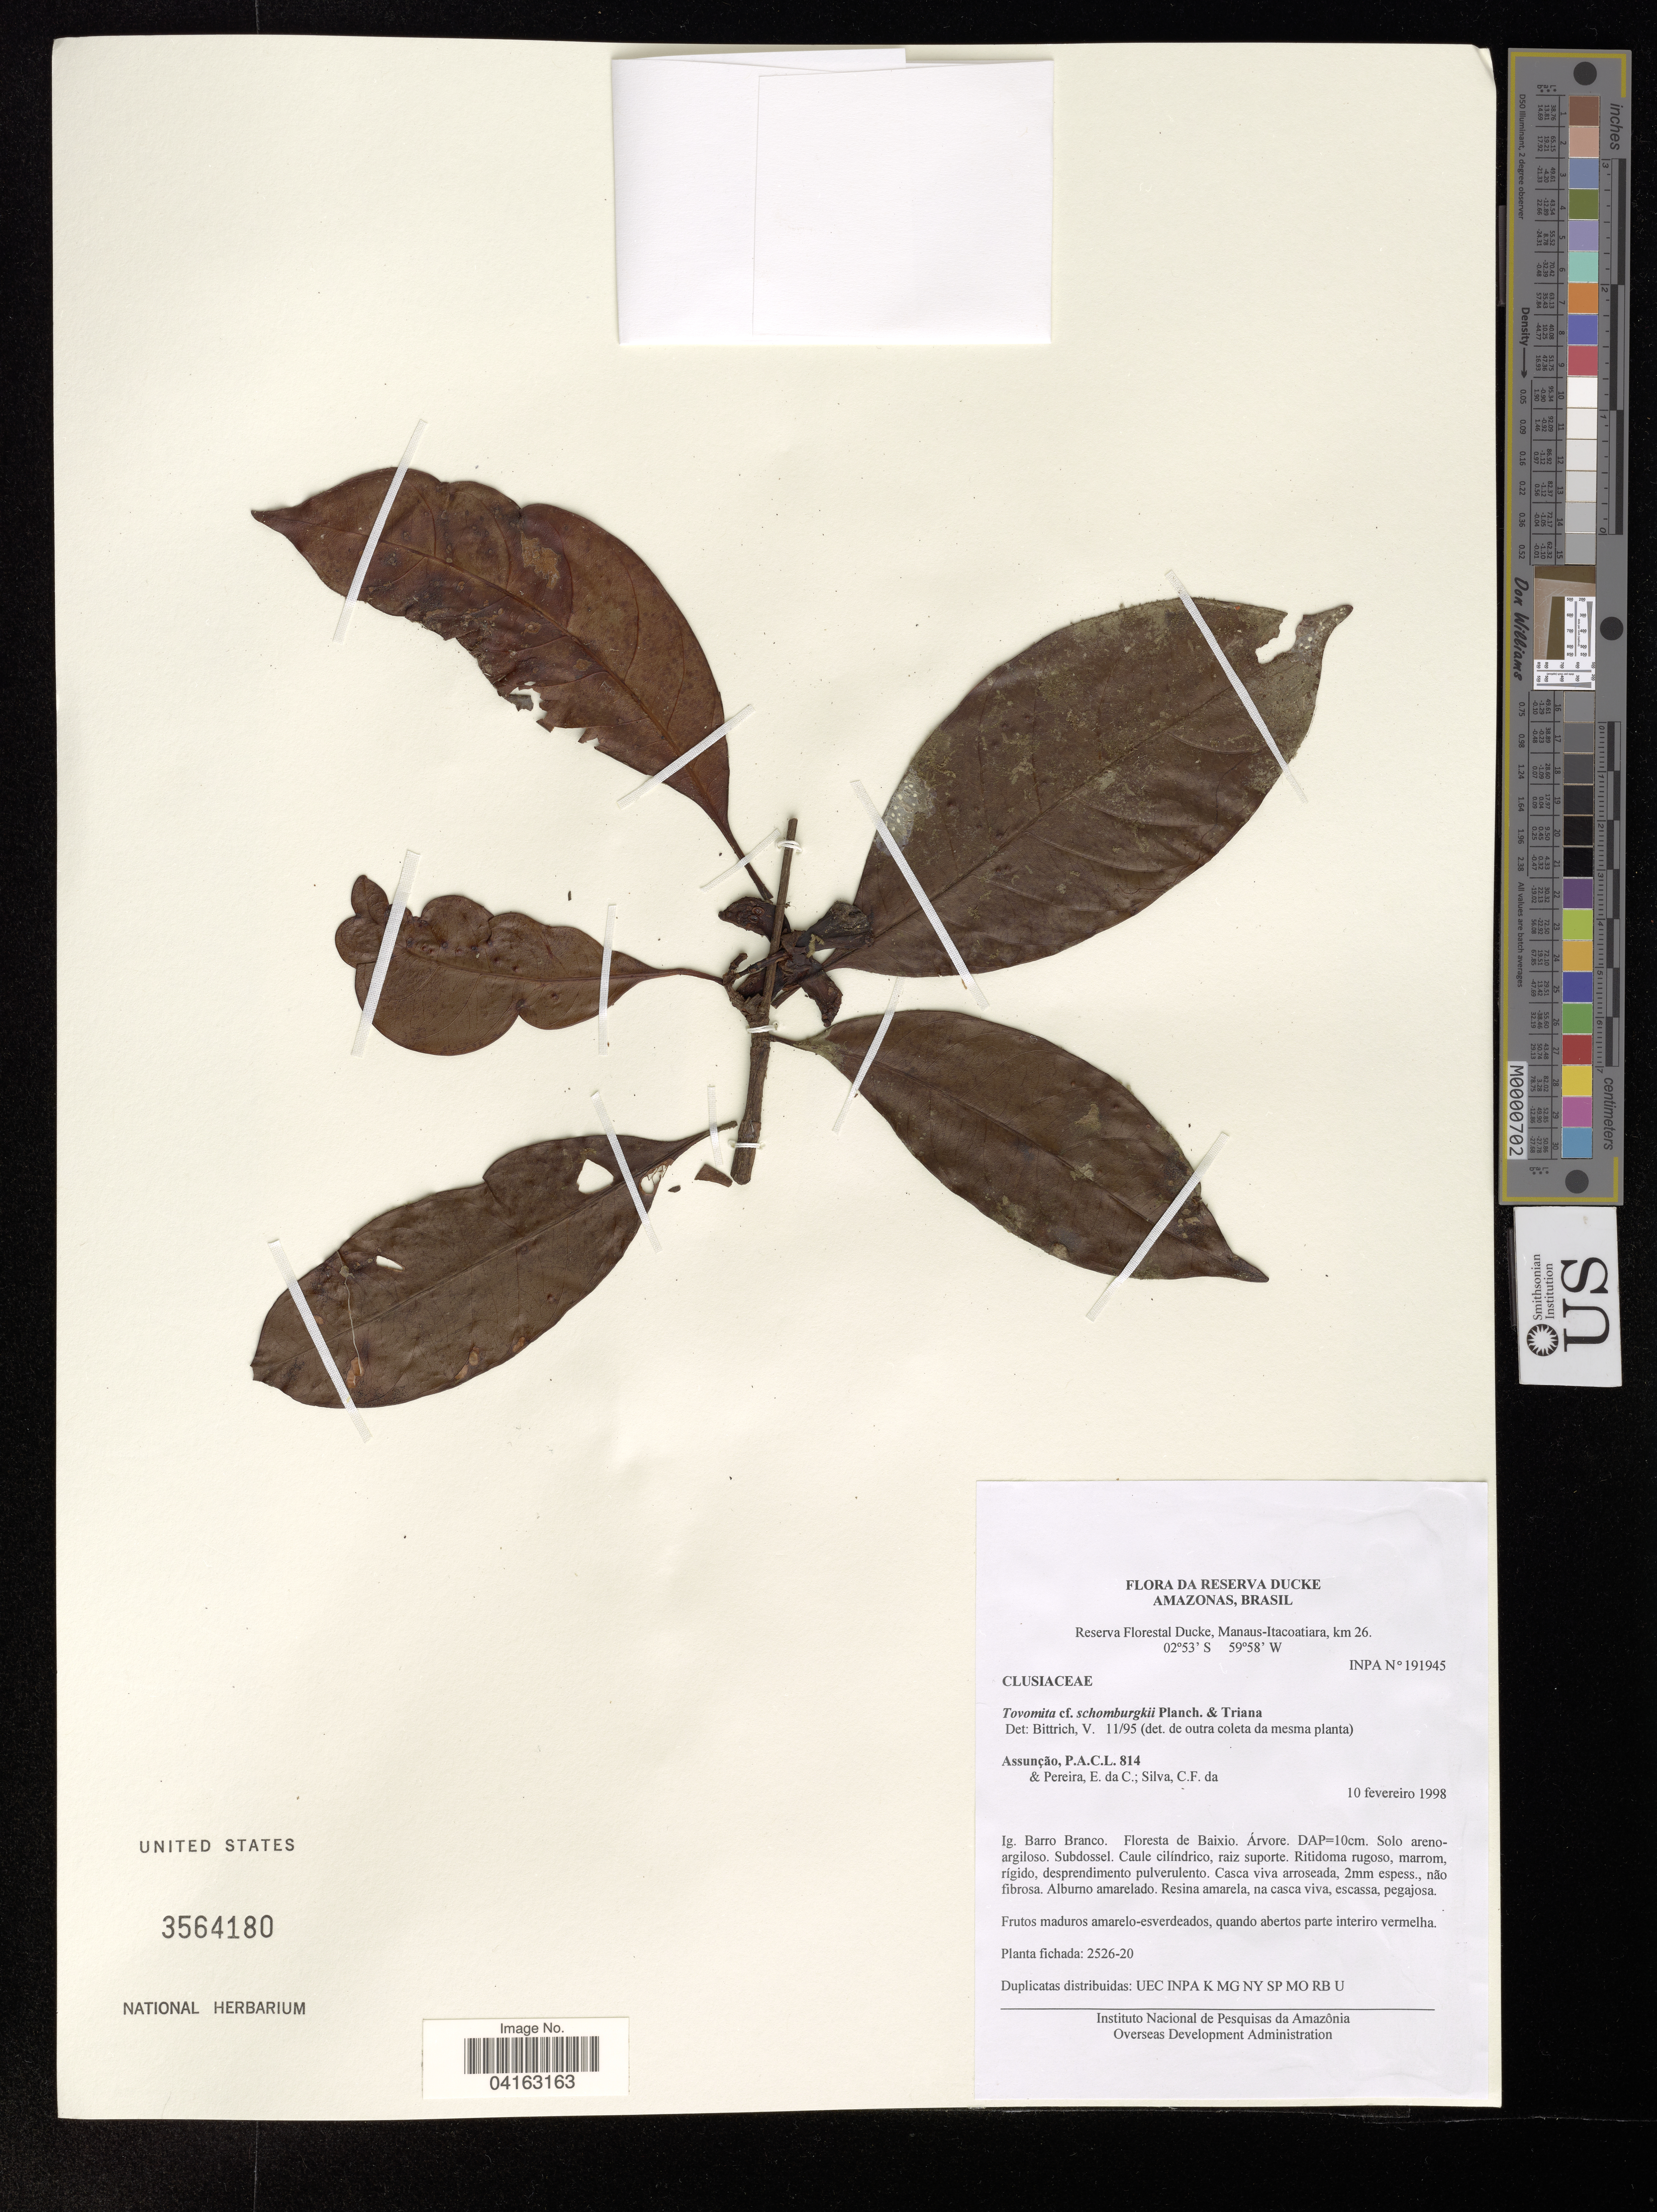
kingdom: Plantae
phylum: Tracheophyta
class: Magnoliopsida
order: Malpighiales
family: Clusiaceae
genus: Tovomita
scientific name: Tovomita schomburgkii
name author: Planch. & Triana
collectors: P. A. Assunçao, E. C. Pereira & C. F. Silva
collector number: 814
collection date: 1998-02-10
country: Brazil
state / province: Amazonas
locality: Reserva Florestal Ducke, Manaus-Itacoatiara, km 26.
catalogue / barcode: US 3564180